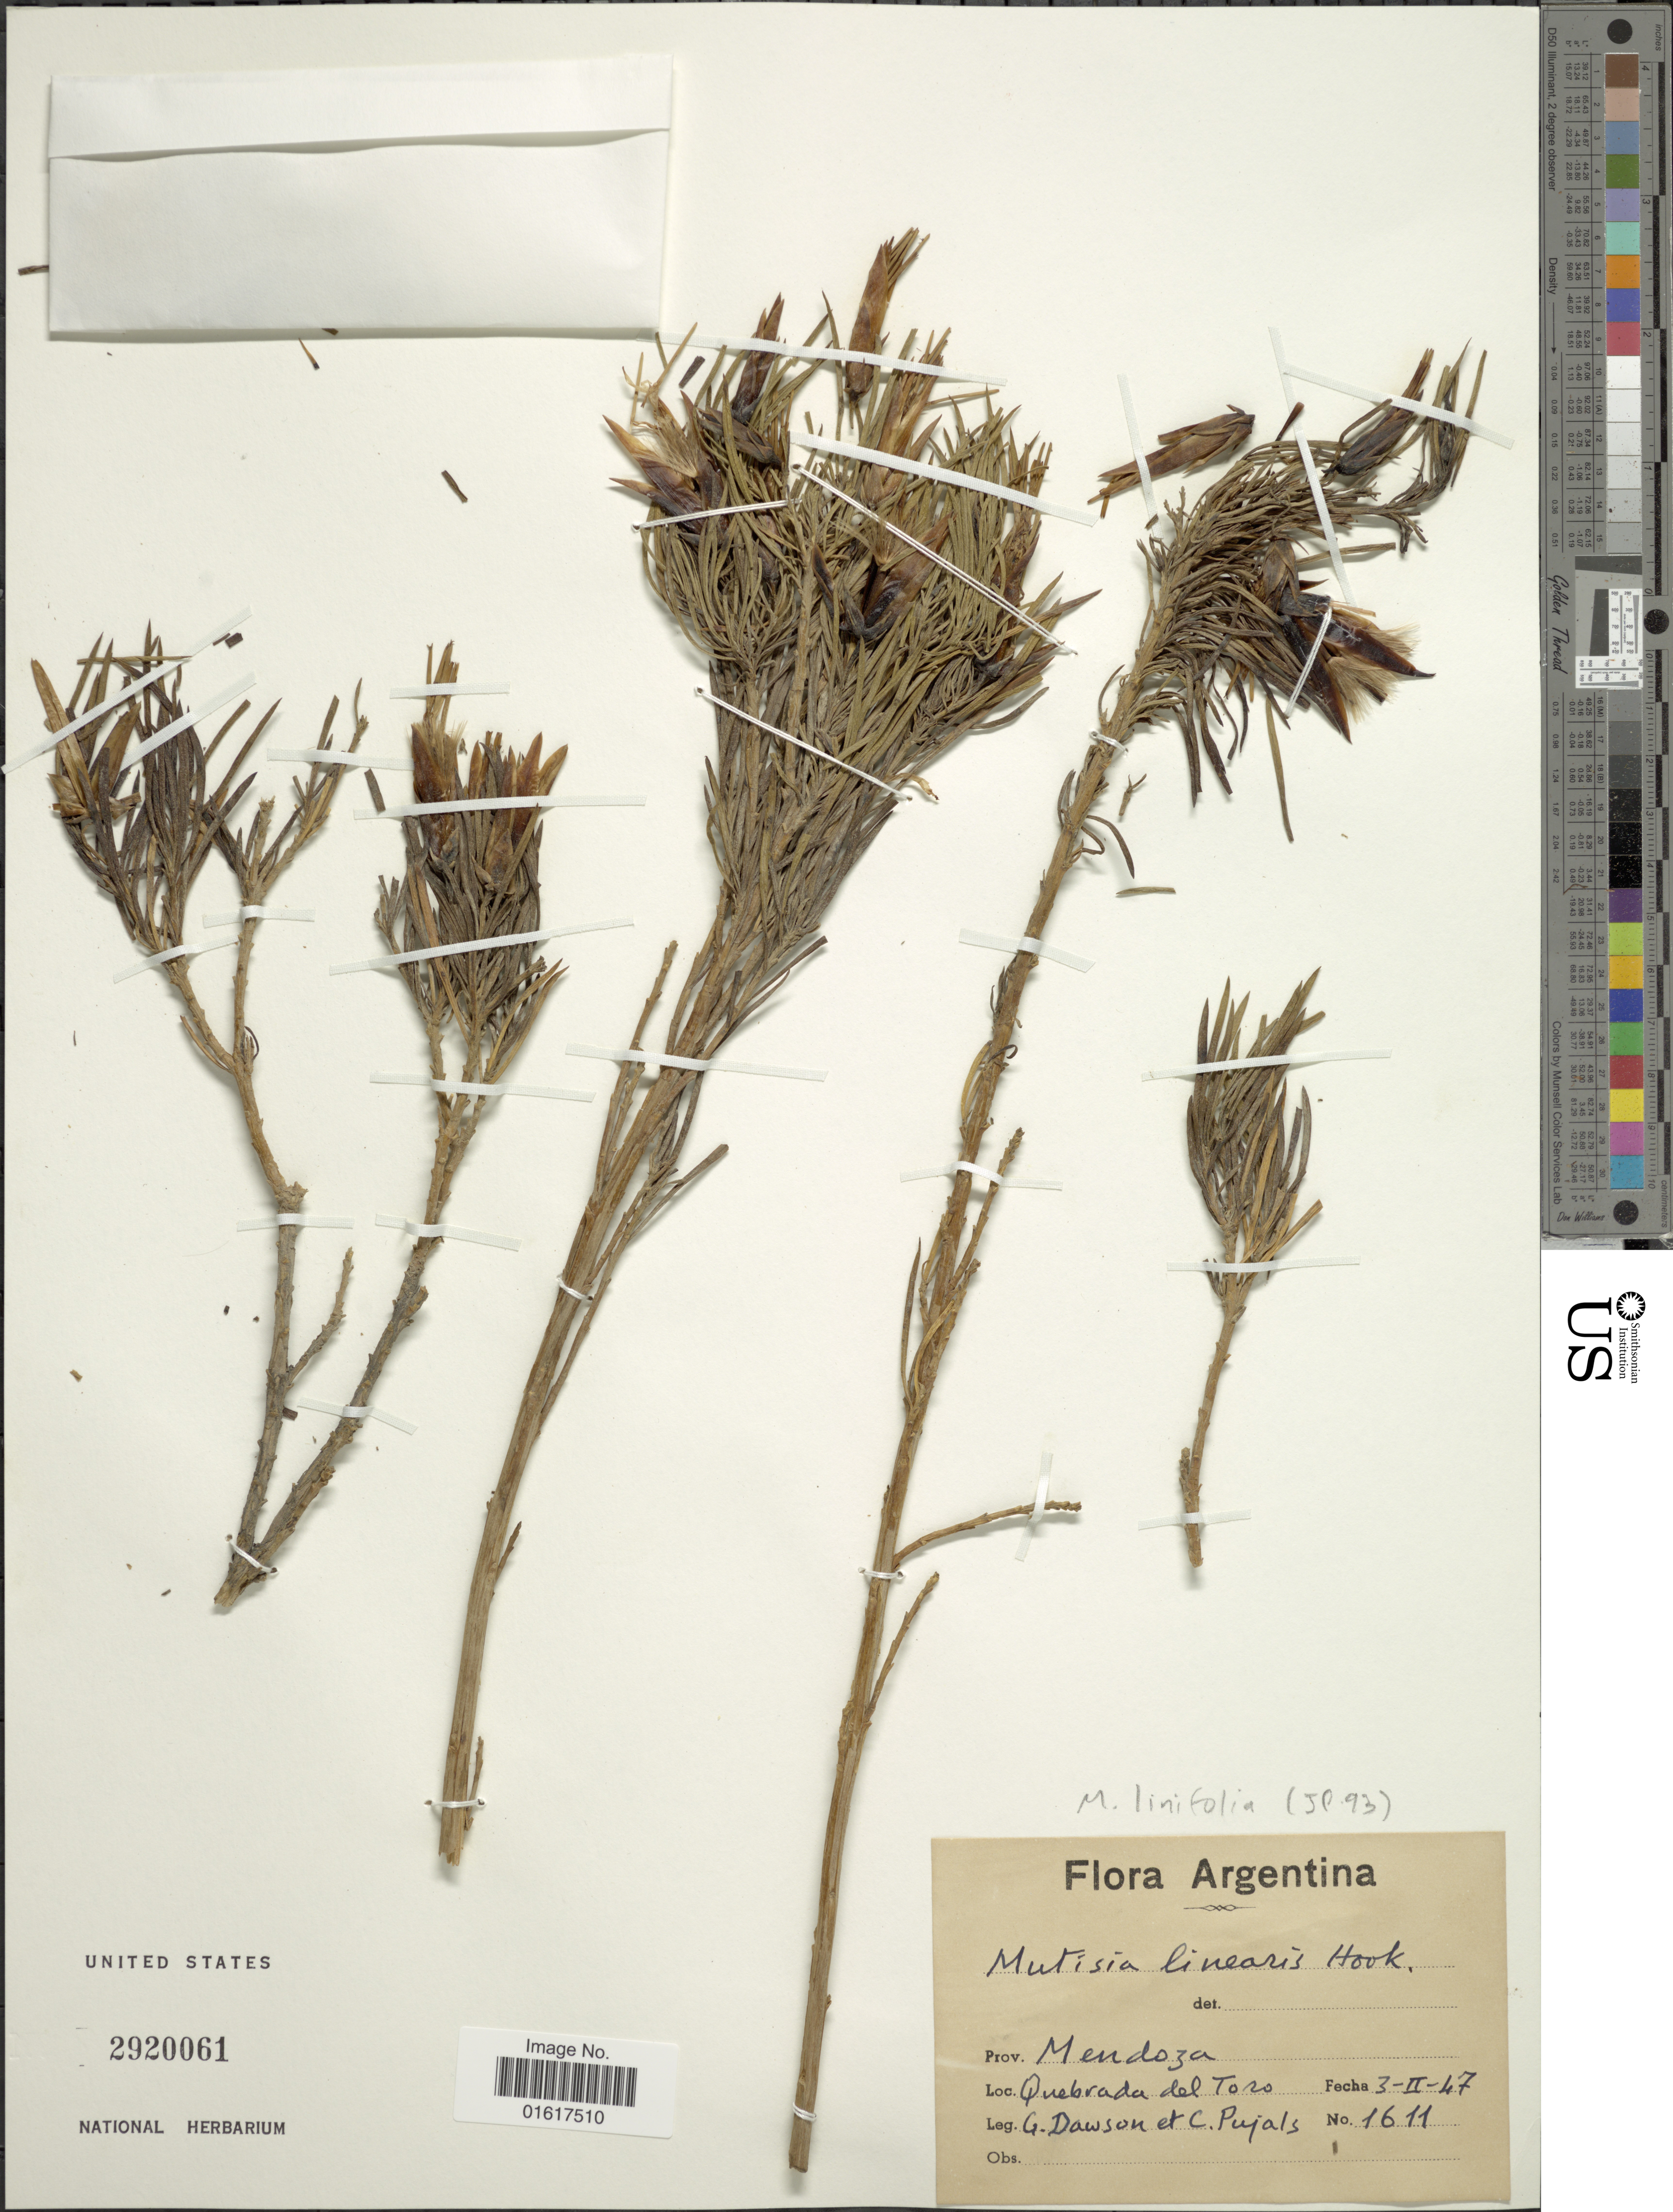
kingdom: Plantae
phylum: Tracheophyta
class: Magnoliopsida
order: Asterales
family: Asteraceae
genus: Mutisia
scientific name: Mutisia linifolia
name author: Hook.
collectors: G. Dawson & C. Pujals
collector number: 1611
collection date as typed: Transcribed d/m/y: 3/2/47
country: Argentina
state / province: Mendoza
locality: Quebrada del Toro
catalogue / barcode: US 2920061